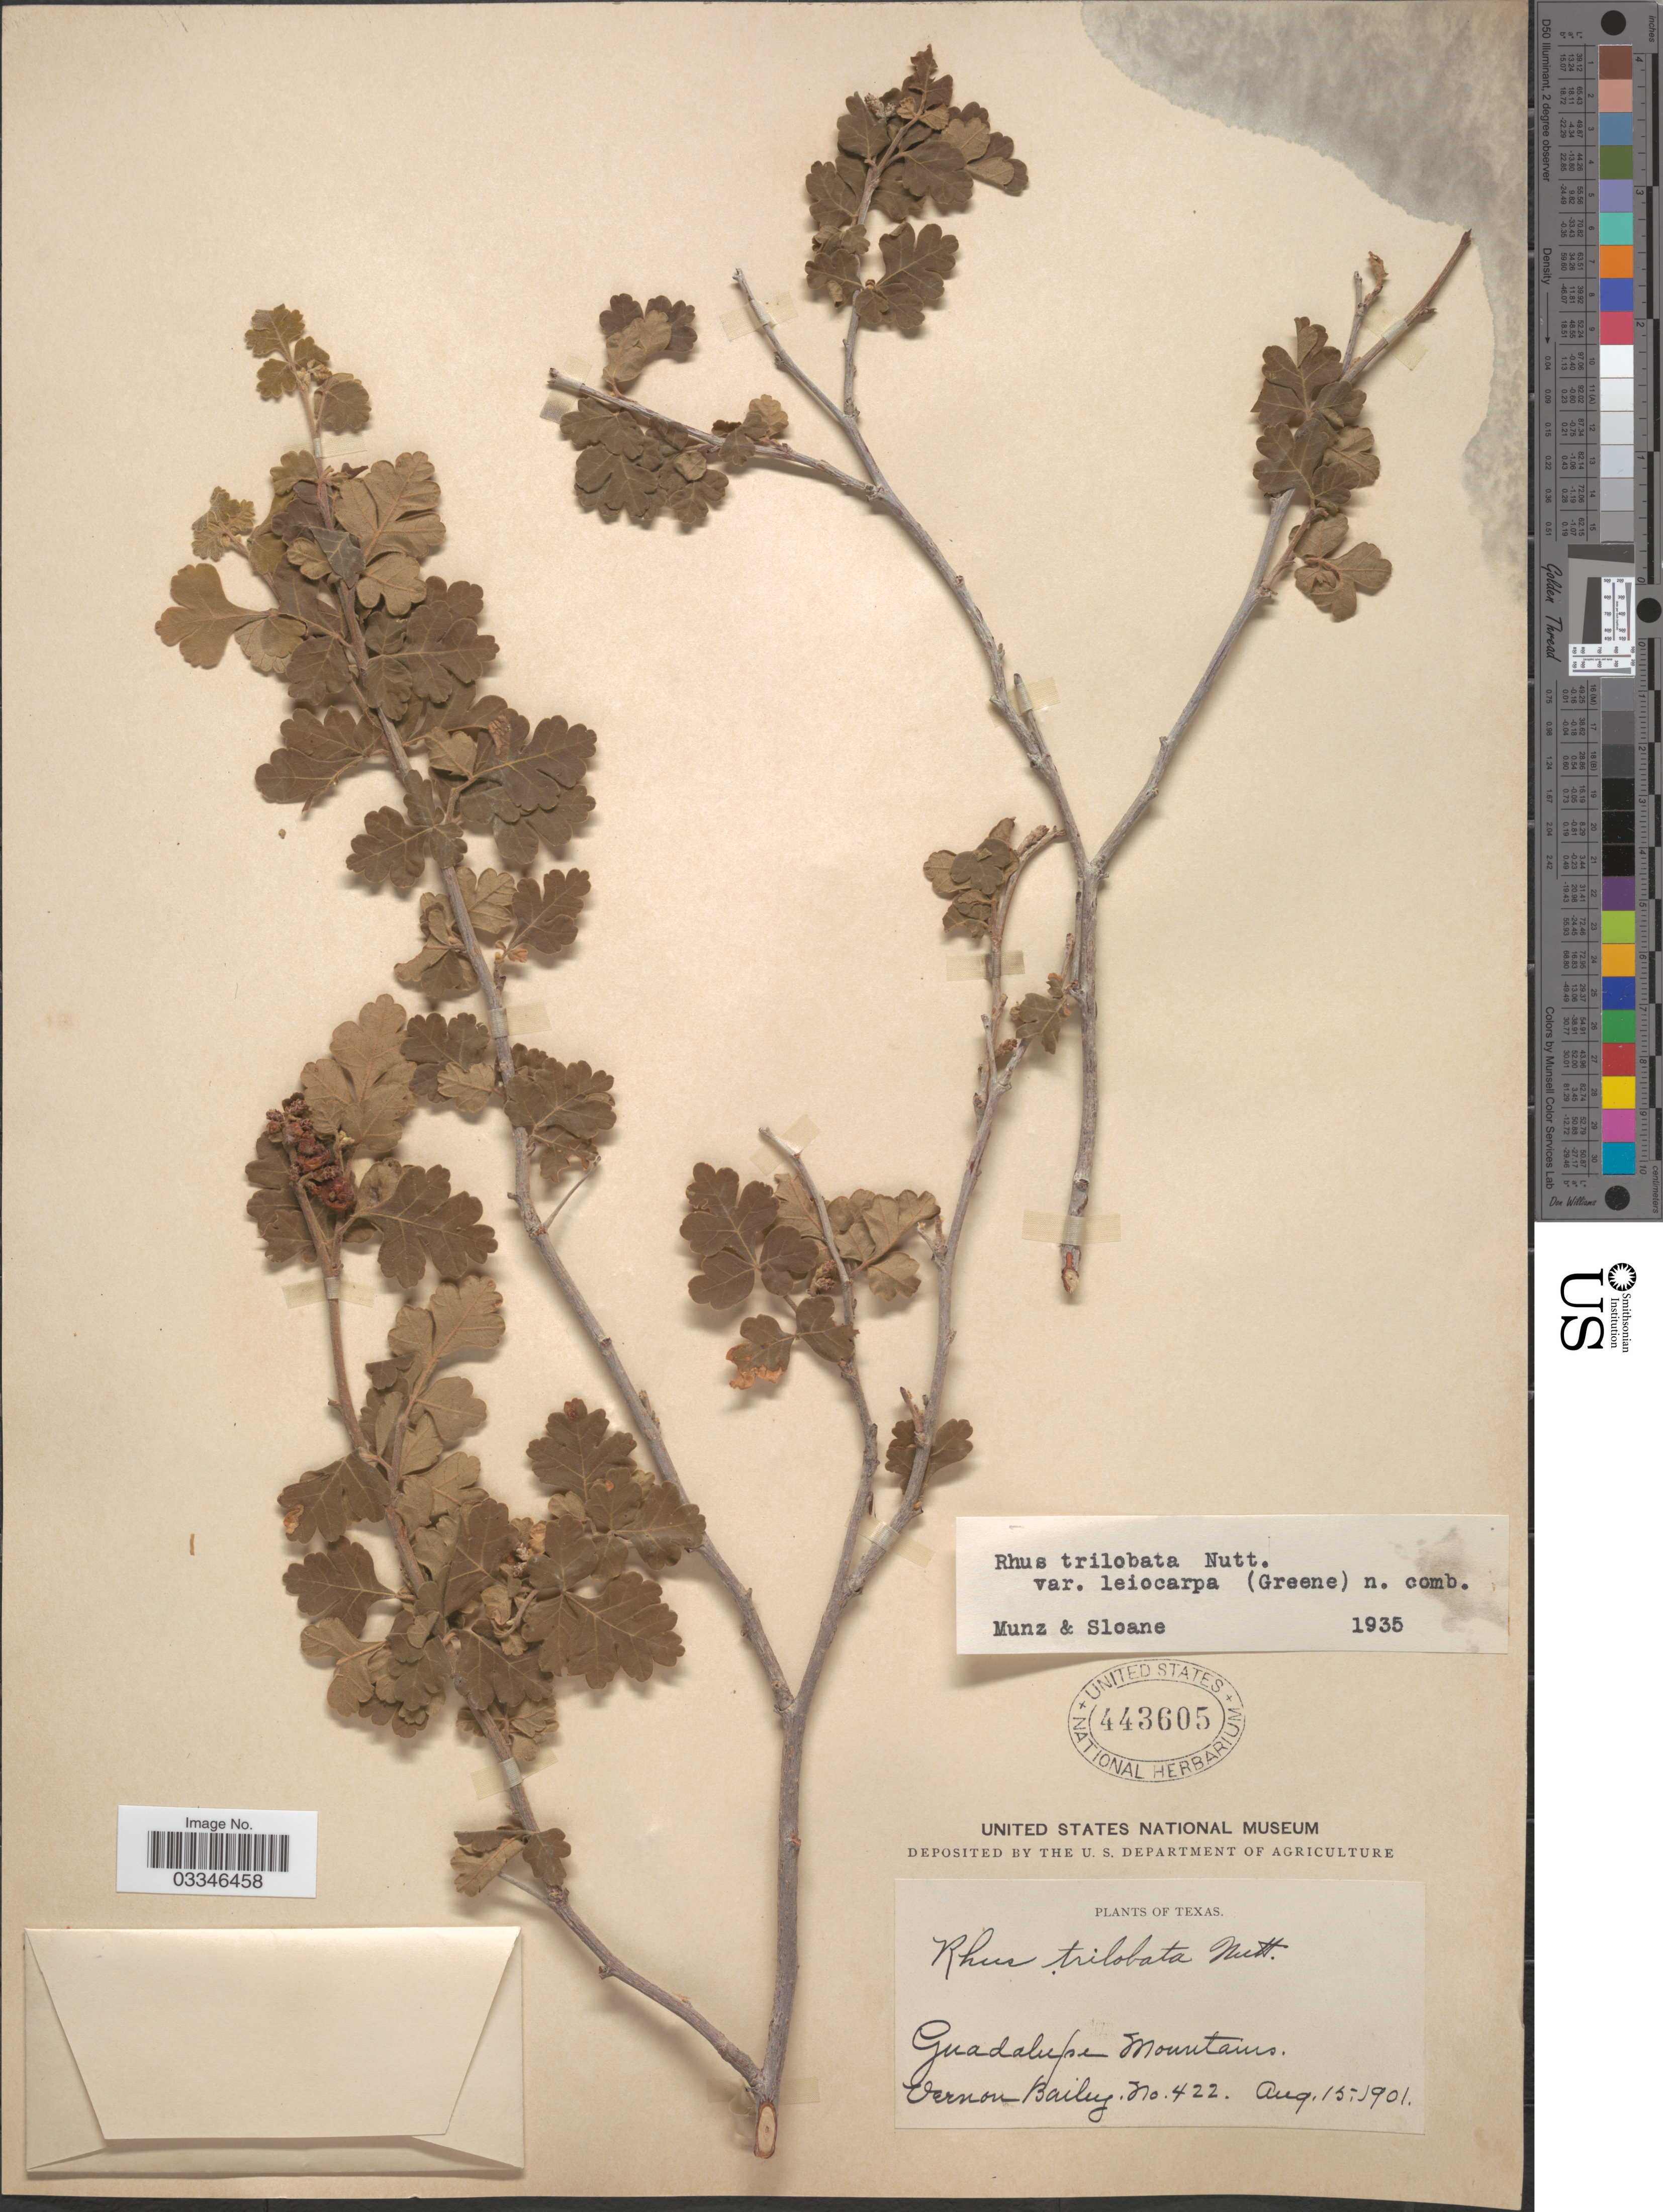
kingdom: Plantae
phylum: Tracheophyta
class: Magnoliopsida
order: Sapindales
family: Anacardiaceae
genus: Rhus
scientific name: Rhus trilobata var. leiocarpa (Greene) Munz & Sloane ined.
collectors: V. O. Bailey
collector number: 422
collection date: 1901-08-15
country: United States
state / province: Texas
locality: Guadalupe Mountains.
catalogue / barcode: US 443605